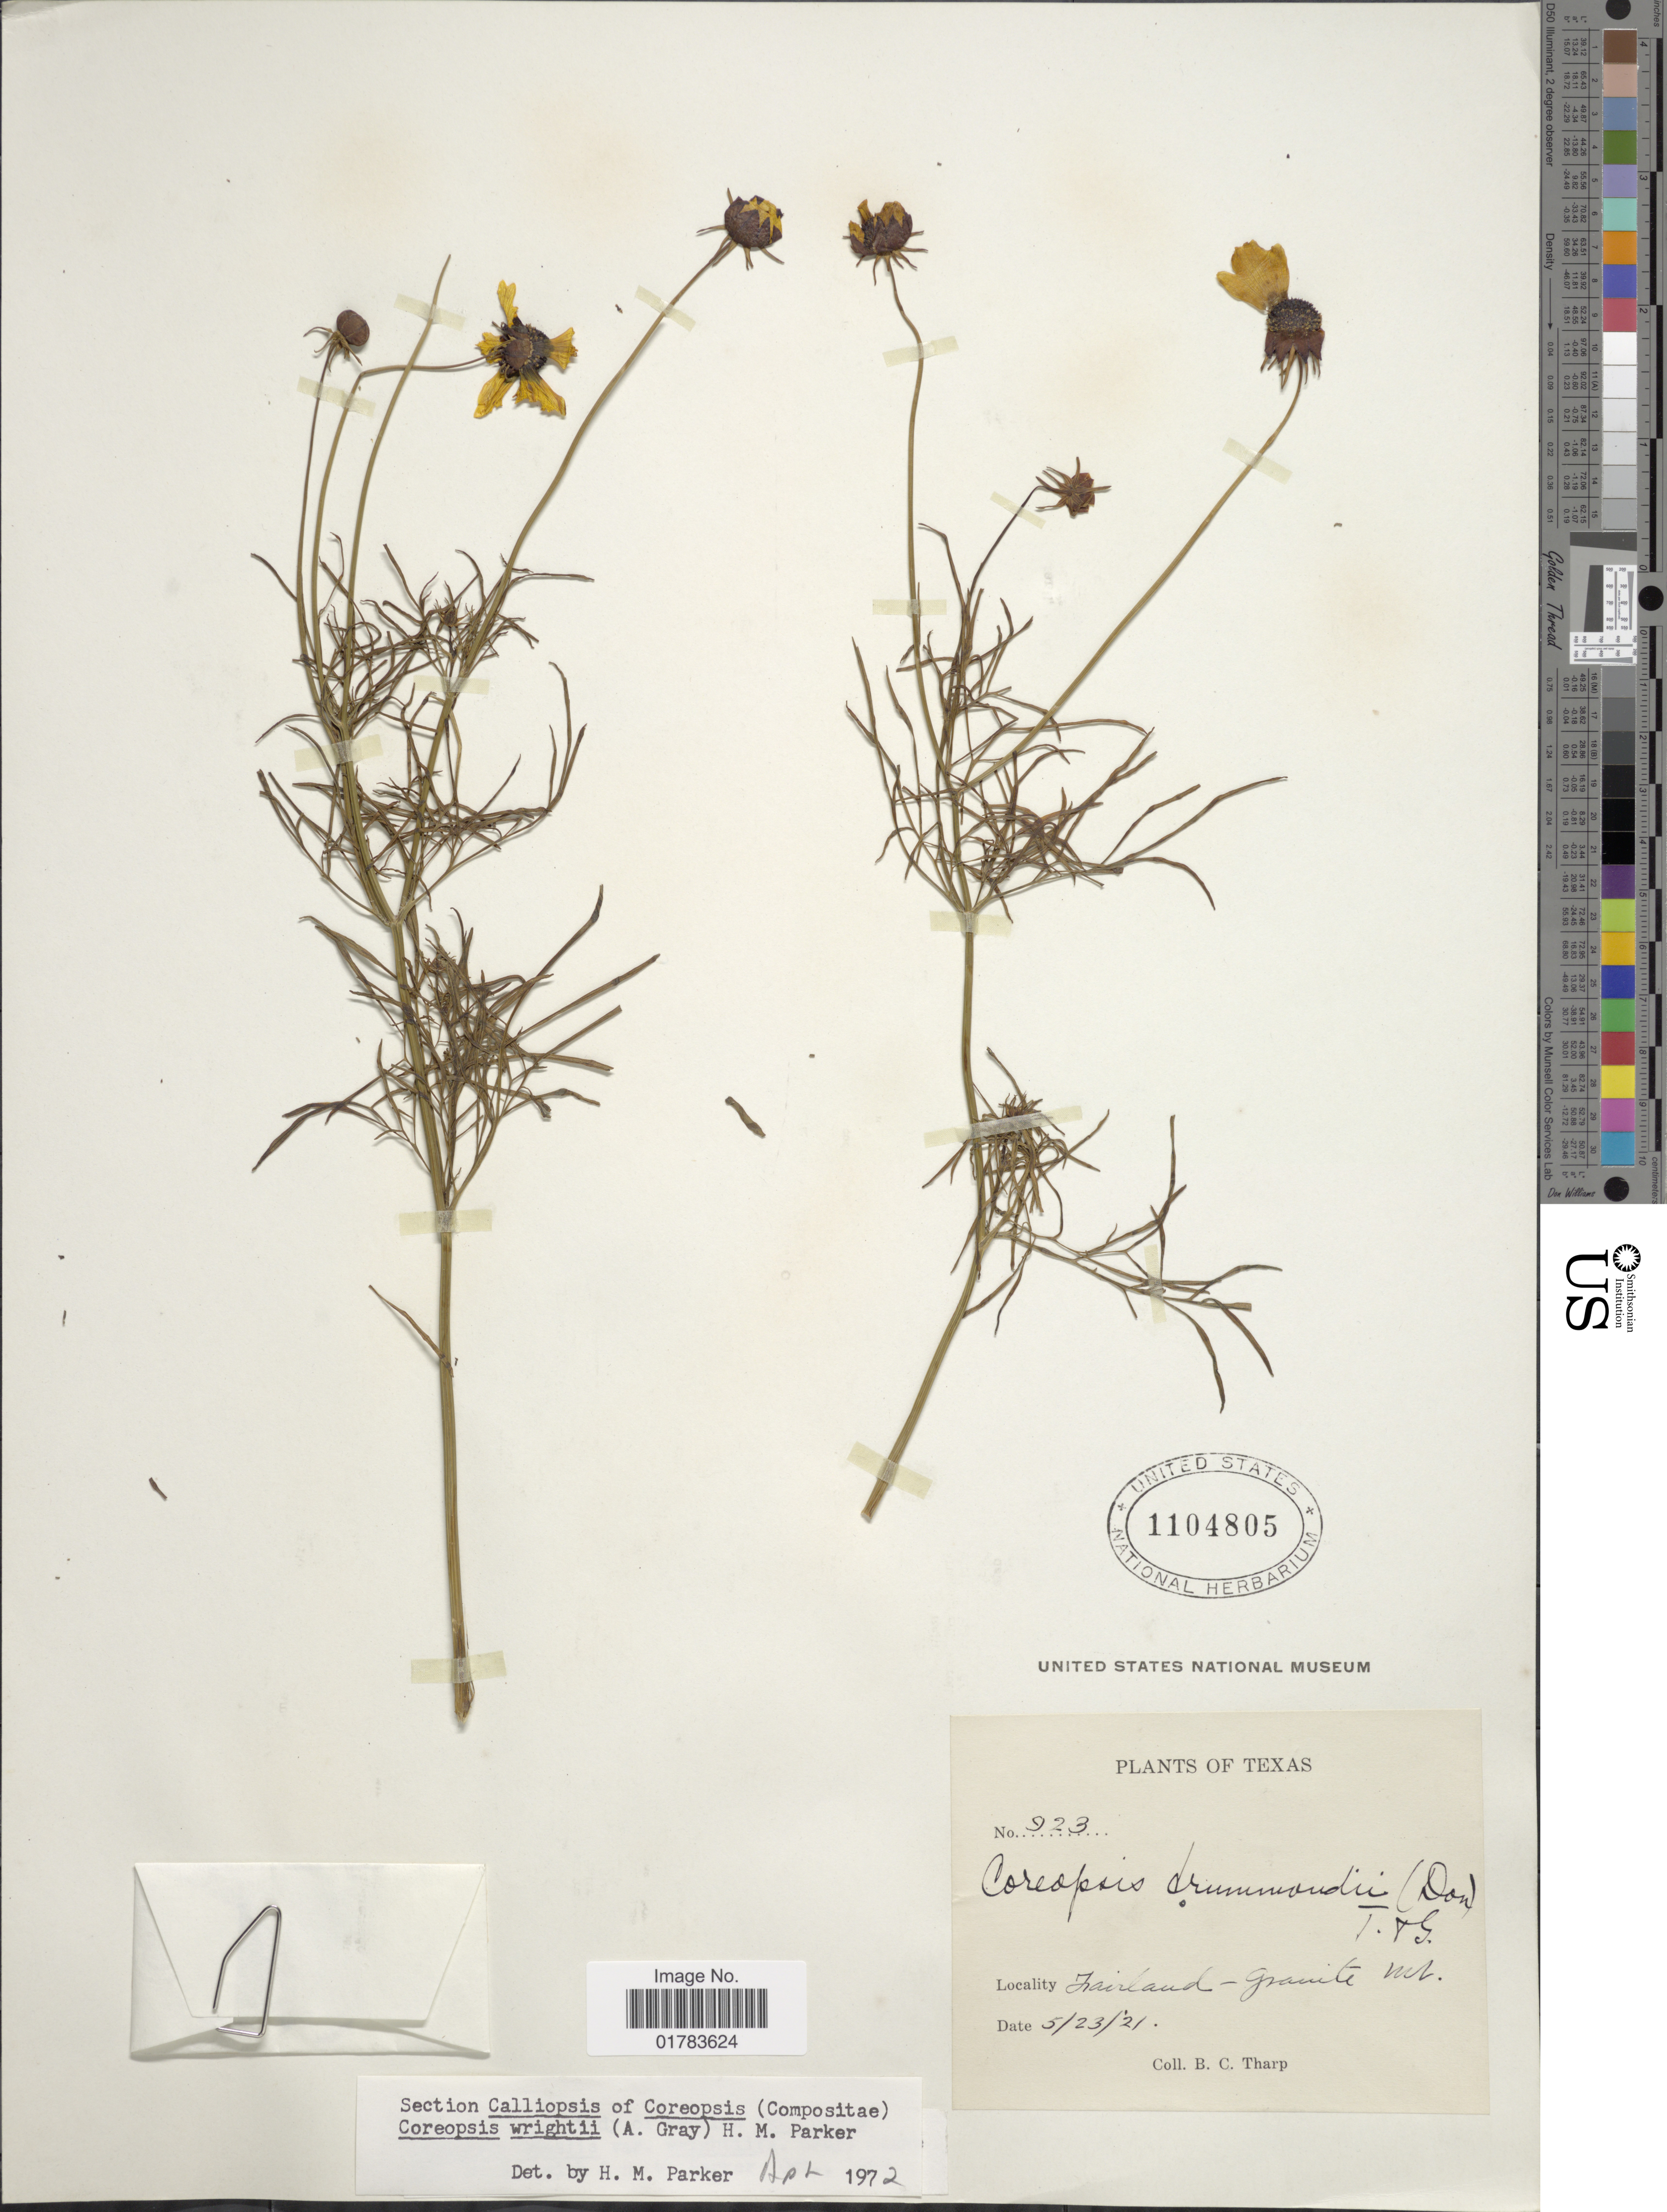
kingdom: Plantae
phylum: Tracheophyta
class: Magnoliopsida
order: Asterales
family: Asteraceae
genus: Coreopsis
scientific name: Coreopsis wrightii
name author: (A. Gray) Parker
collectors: B. C. Tharp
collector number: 923*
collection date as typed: Transcribed d/m/y: 23/5/21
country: United States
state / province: Texas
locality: Fairland - Granite Mt.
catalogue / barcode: US 1104805